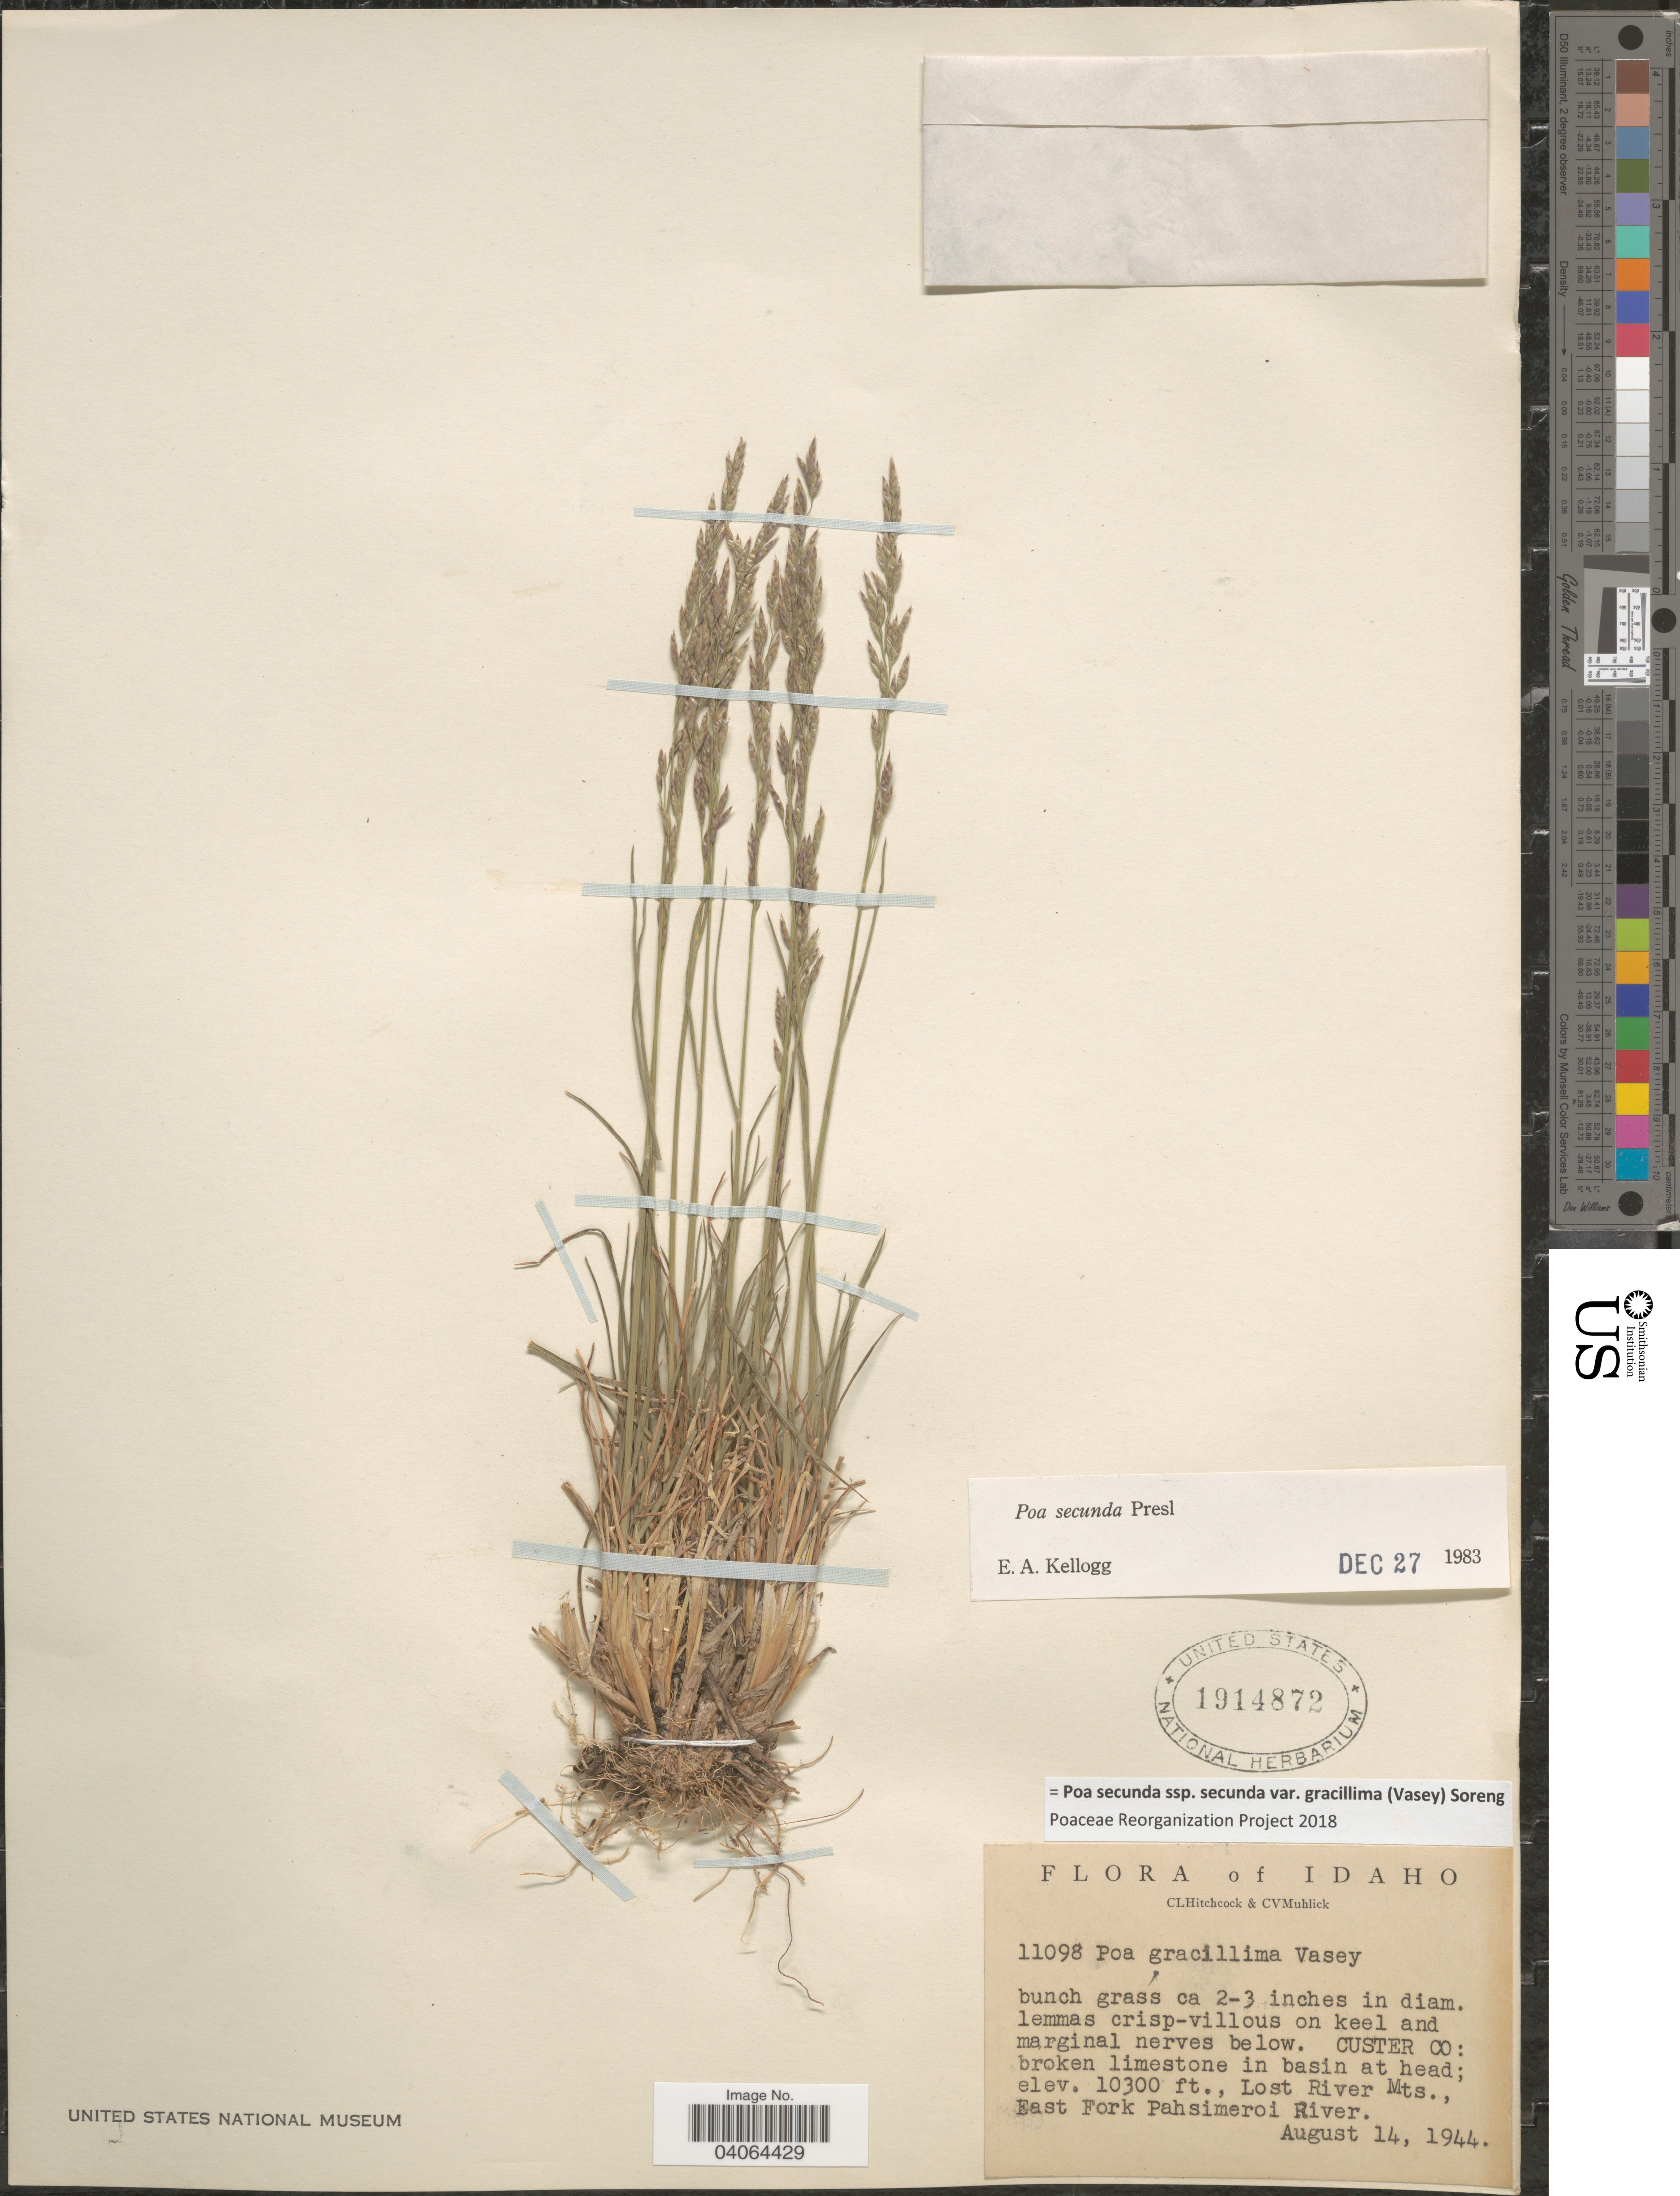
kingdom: Plantae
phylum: Tracheophyta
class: Liliopsida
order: Poales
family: Poaceae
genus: Poa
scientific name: Poa secunda subsp. secunda var. gracillima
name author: (Vasey) Soreng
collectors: C. L. Hitchcock & C. V. Muhlick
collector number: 11098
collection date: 1944-08-14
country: United States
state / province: Idaho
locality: Custer Co: broken limestone in basin at head; Lost River Mts., East Fork Pahsimeroi River.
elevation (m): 3139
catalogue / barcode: US 1914872